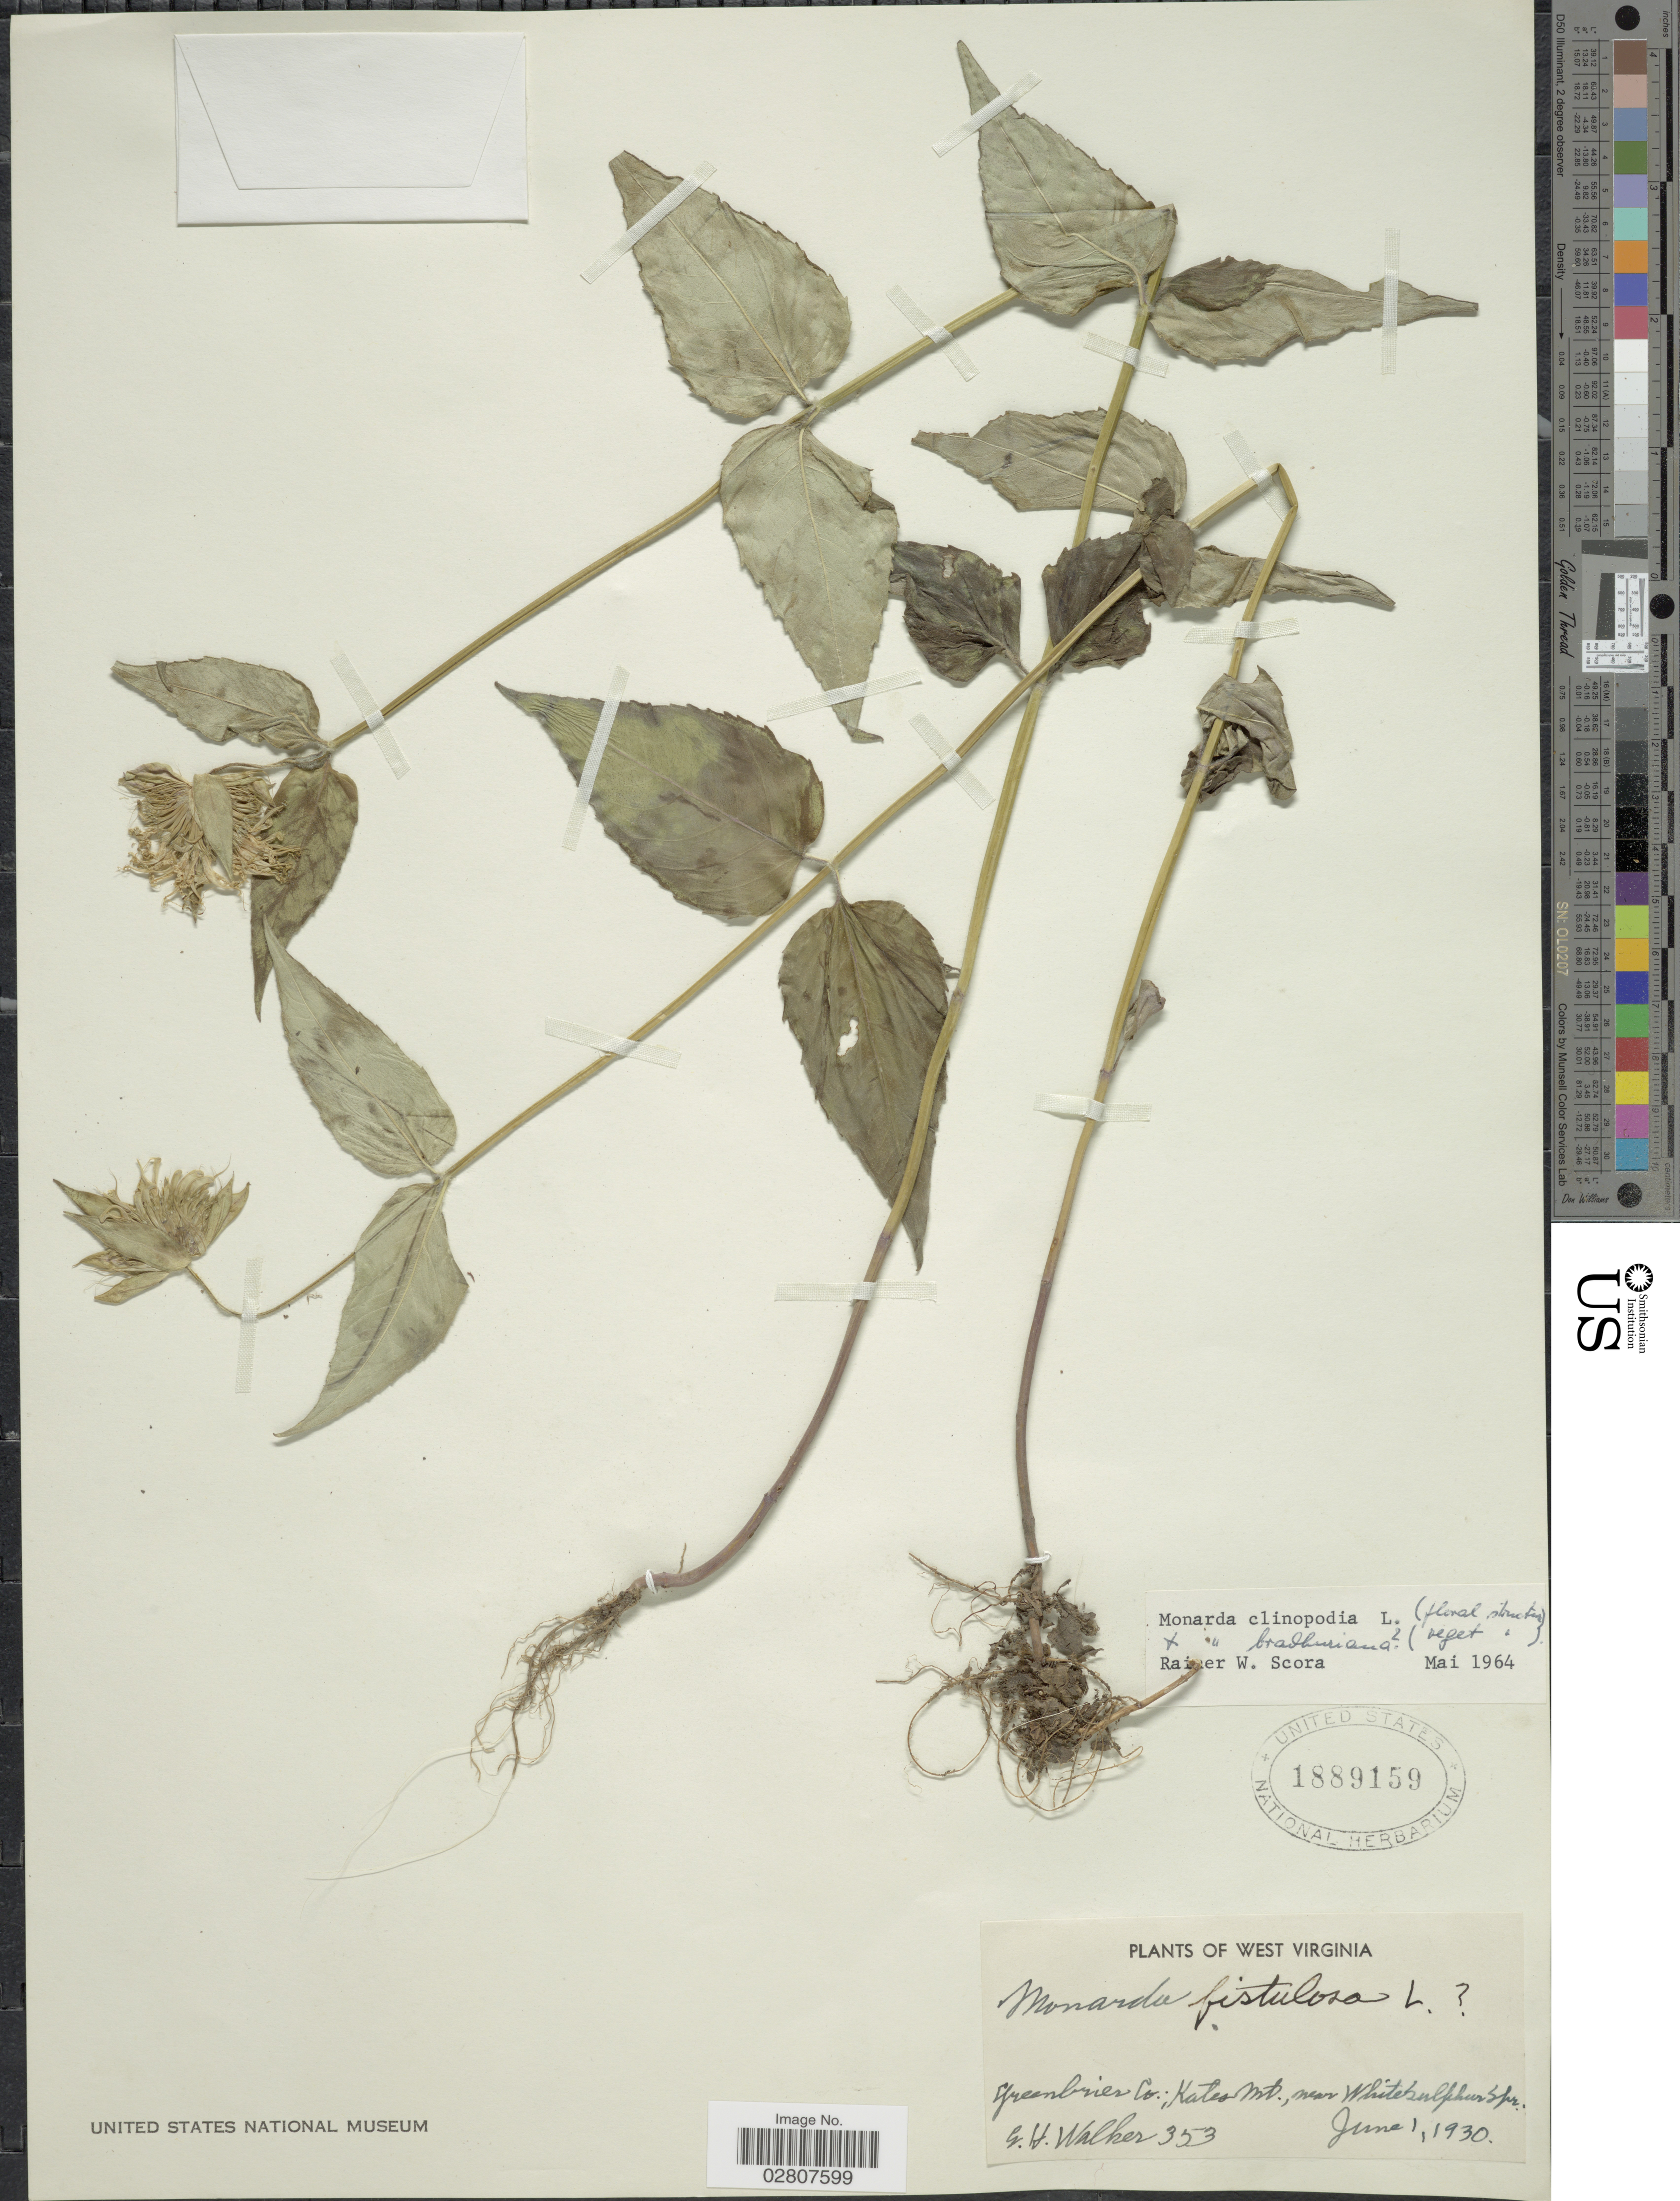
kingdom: Plantae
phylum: Tracheophyta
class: Magnoliopsida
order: Lamiales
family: Lamiaceae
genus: Monarda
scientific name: Monarda clinopodia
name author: L.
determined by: Scora, R. W.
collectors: E. H. Walker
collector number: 353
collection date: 1930-06-01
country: United States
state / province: West Virginia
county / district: Greenbrier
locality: Greenbrier Co., Kates Mt., near White Sulphur Spr.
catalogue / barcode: US 1889159